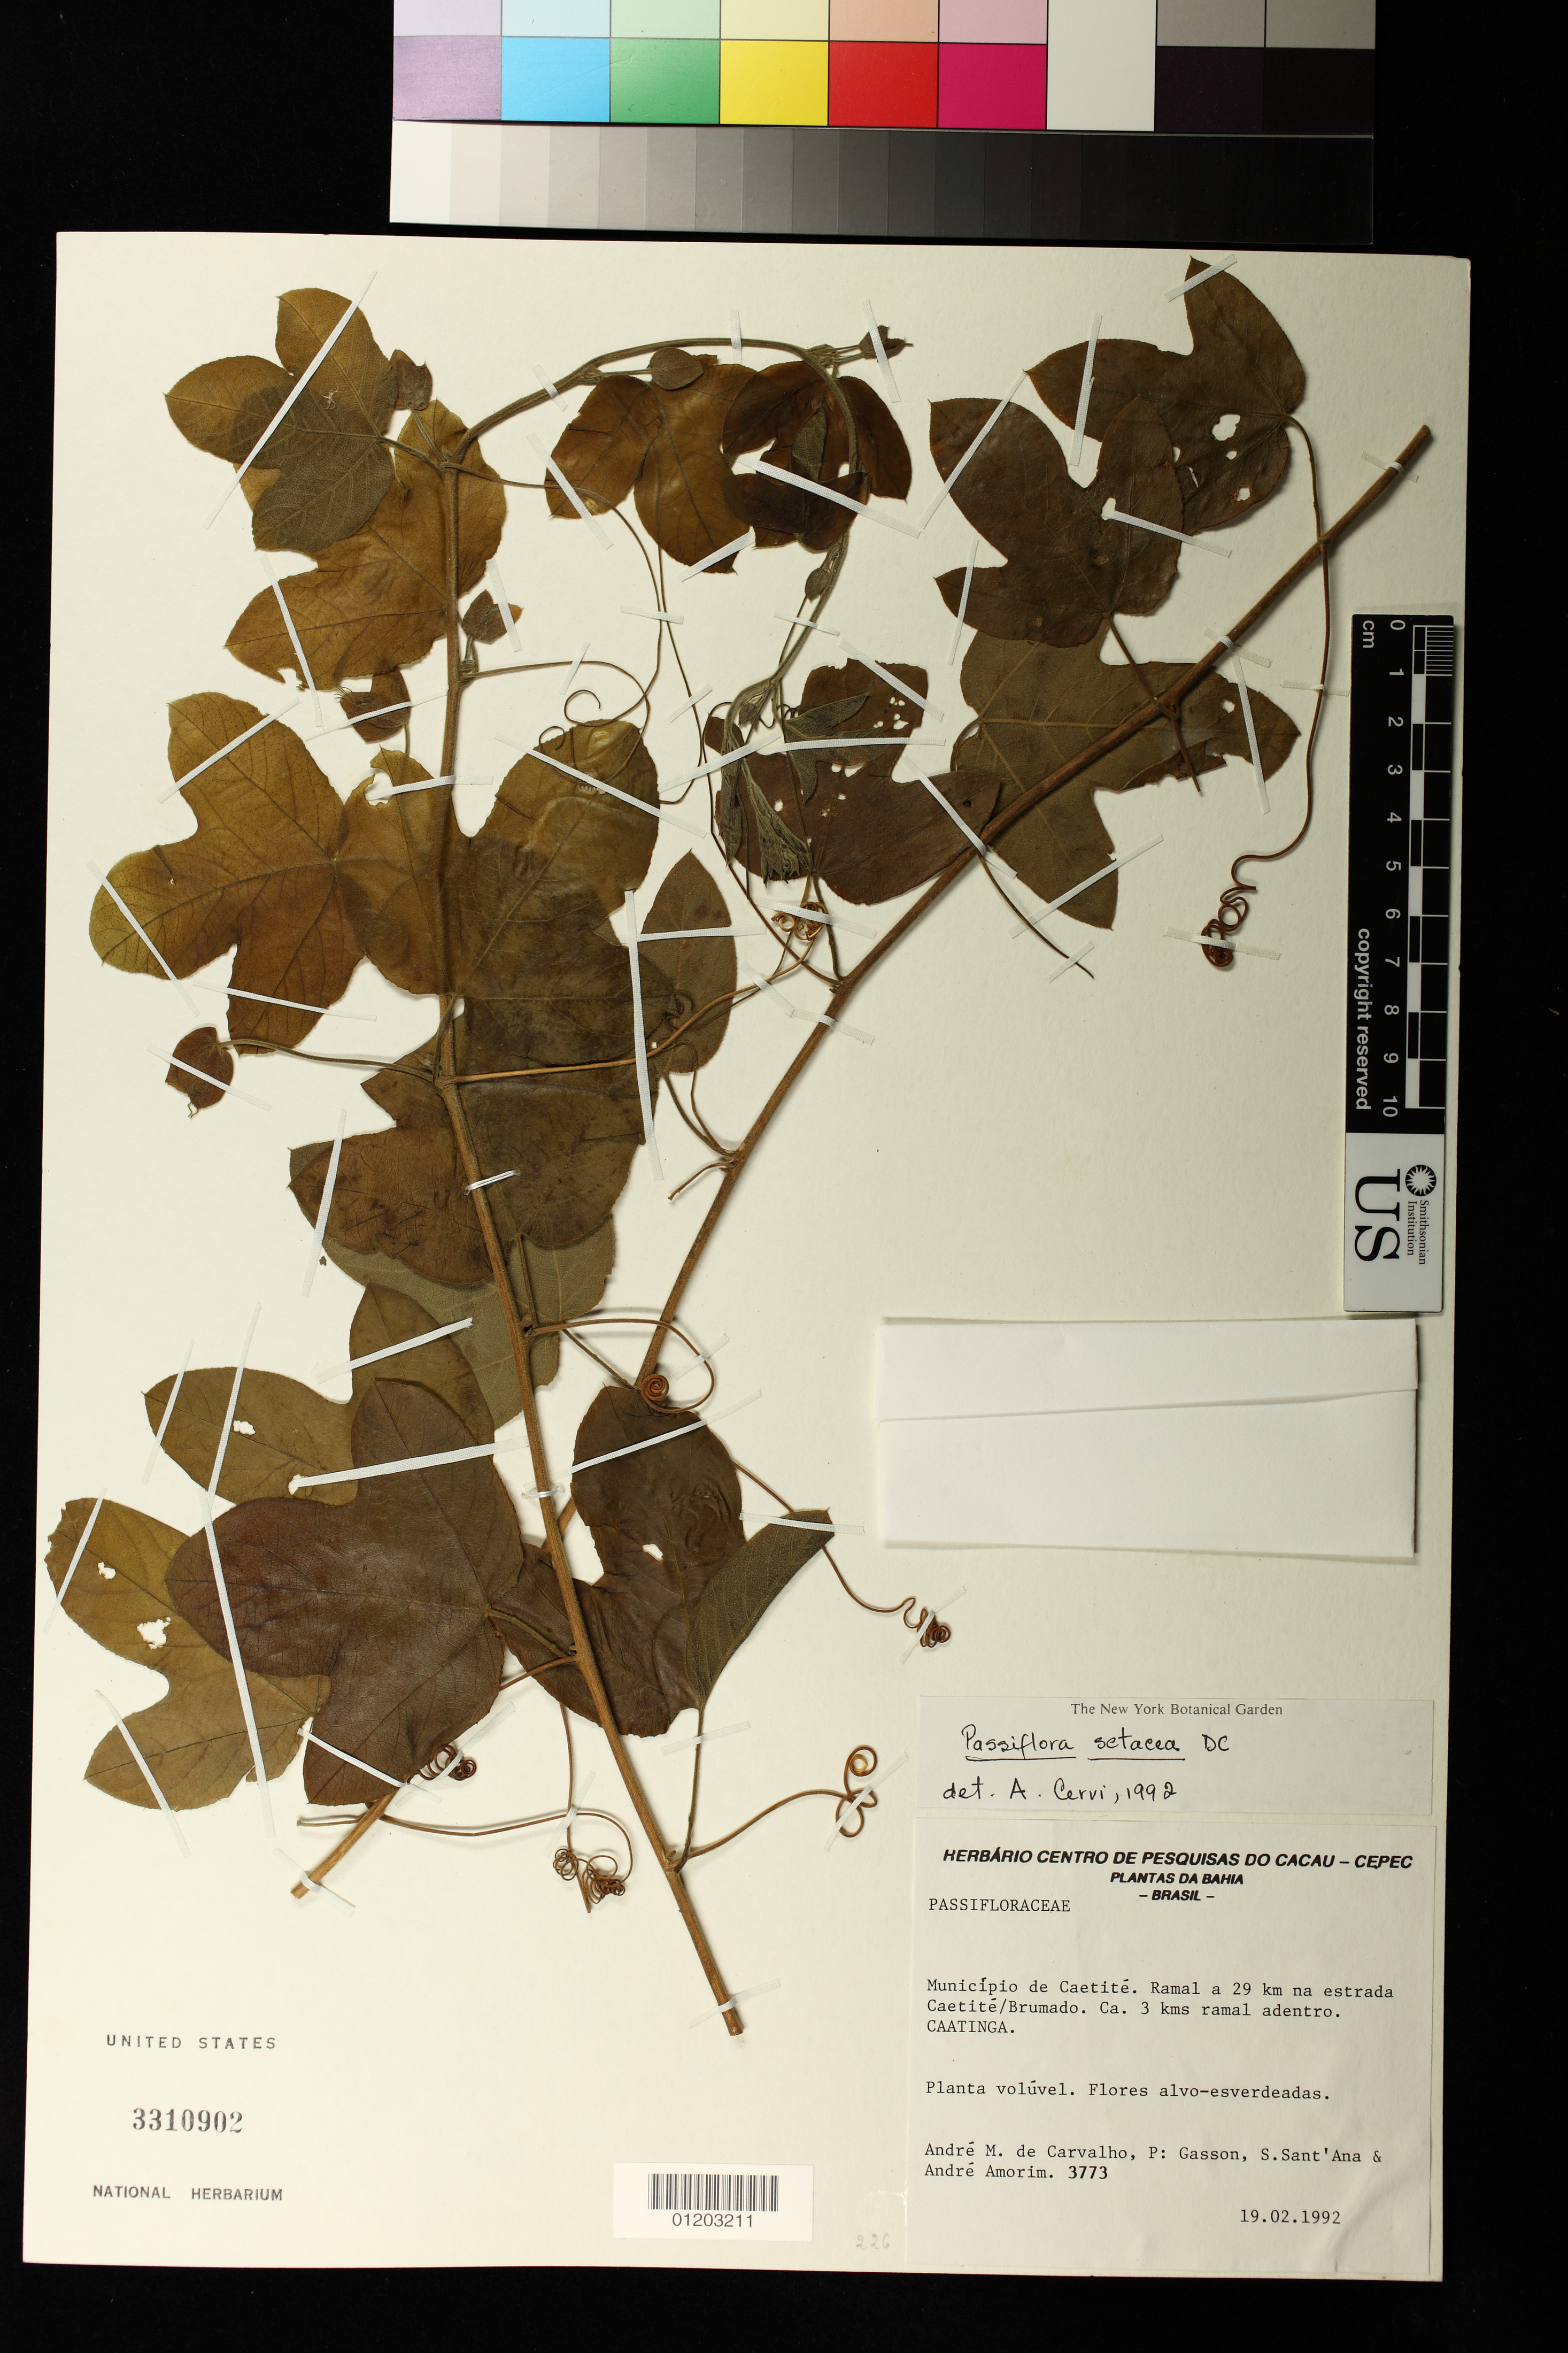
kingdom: Plantae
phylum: Tracheophyta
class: Magnoliopsida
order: Malpighiales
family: Passifloraceae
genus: Passiflora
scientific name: Passiflora setacea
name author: DC.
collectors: A. M. Caravalho, P. Gasson & S. C. Sant'Ana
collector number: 3773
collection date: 1992-02-19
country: Brazil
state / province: Bahia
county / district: Caetite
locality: Ramal a 29 km na estrada Caetite/Brumado. Ca. 3 kms ramal adentro. Caatinga.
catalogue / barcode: US 3310902